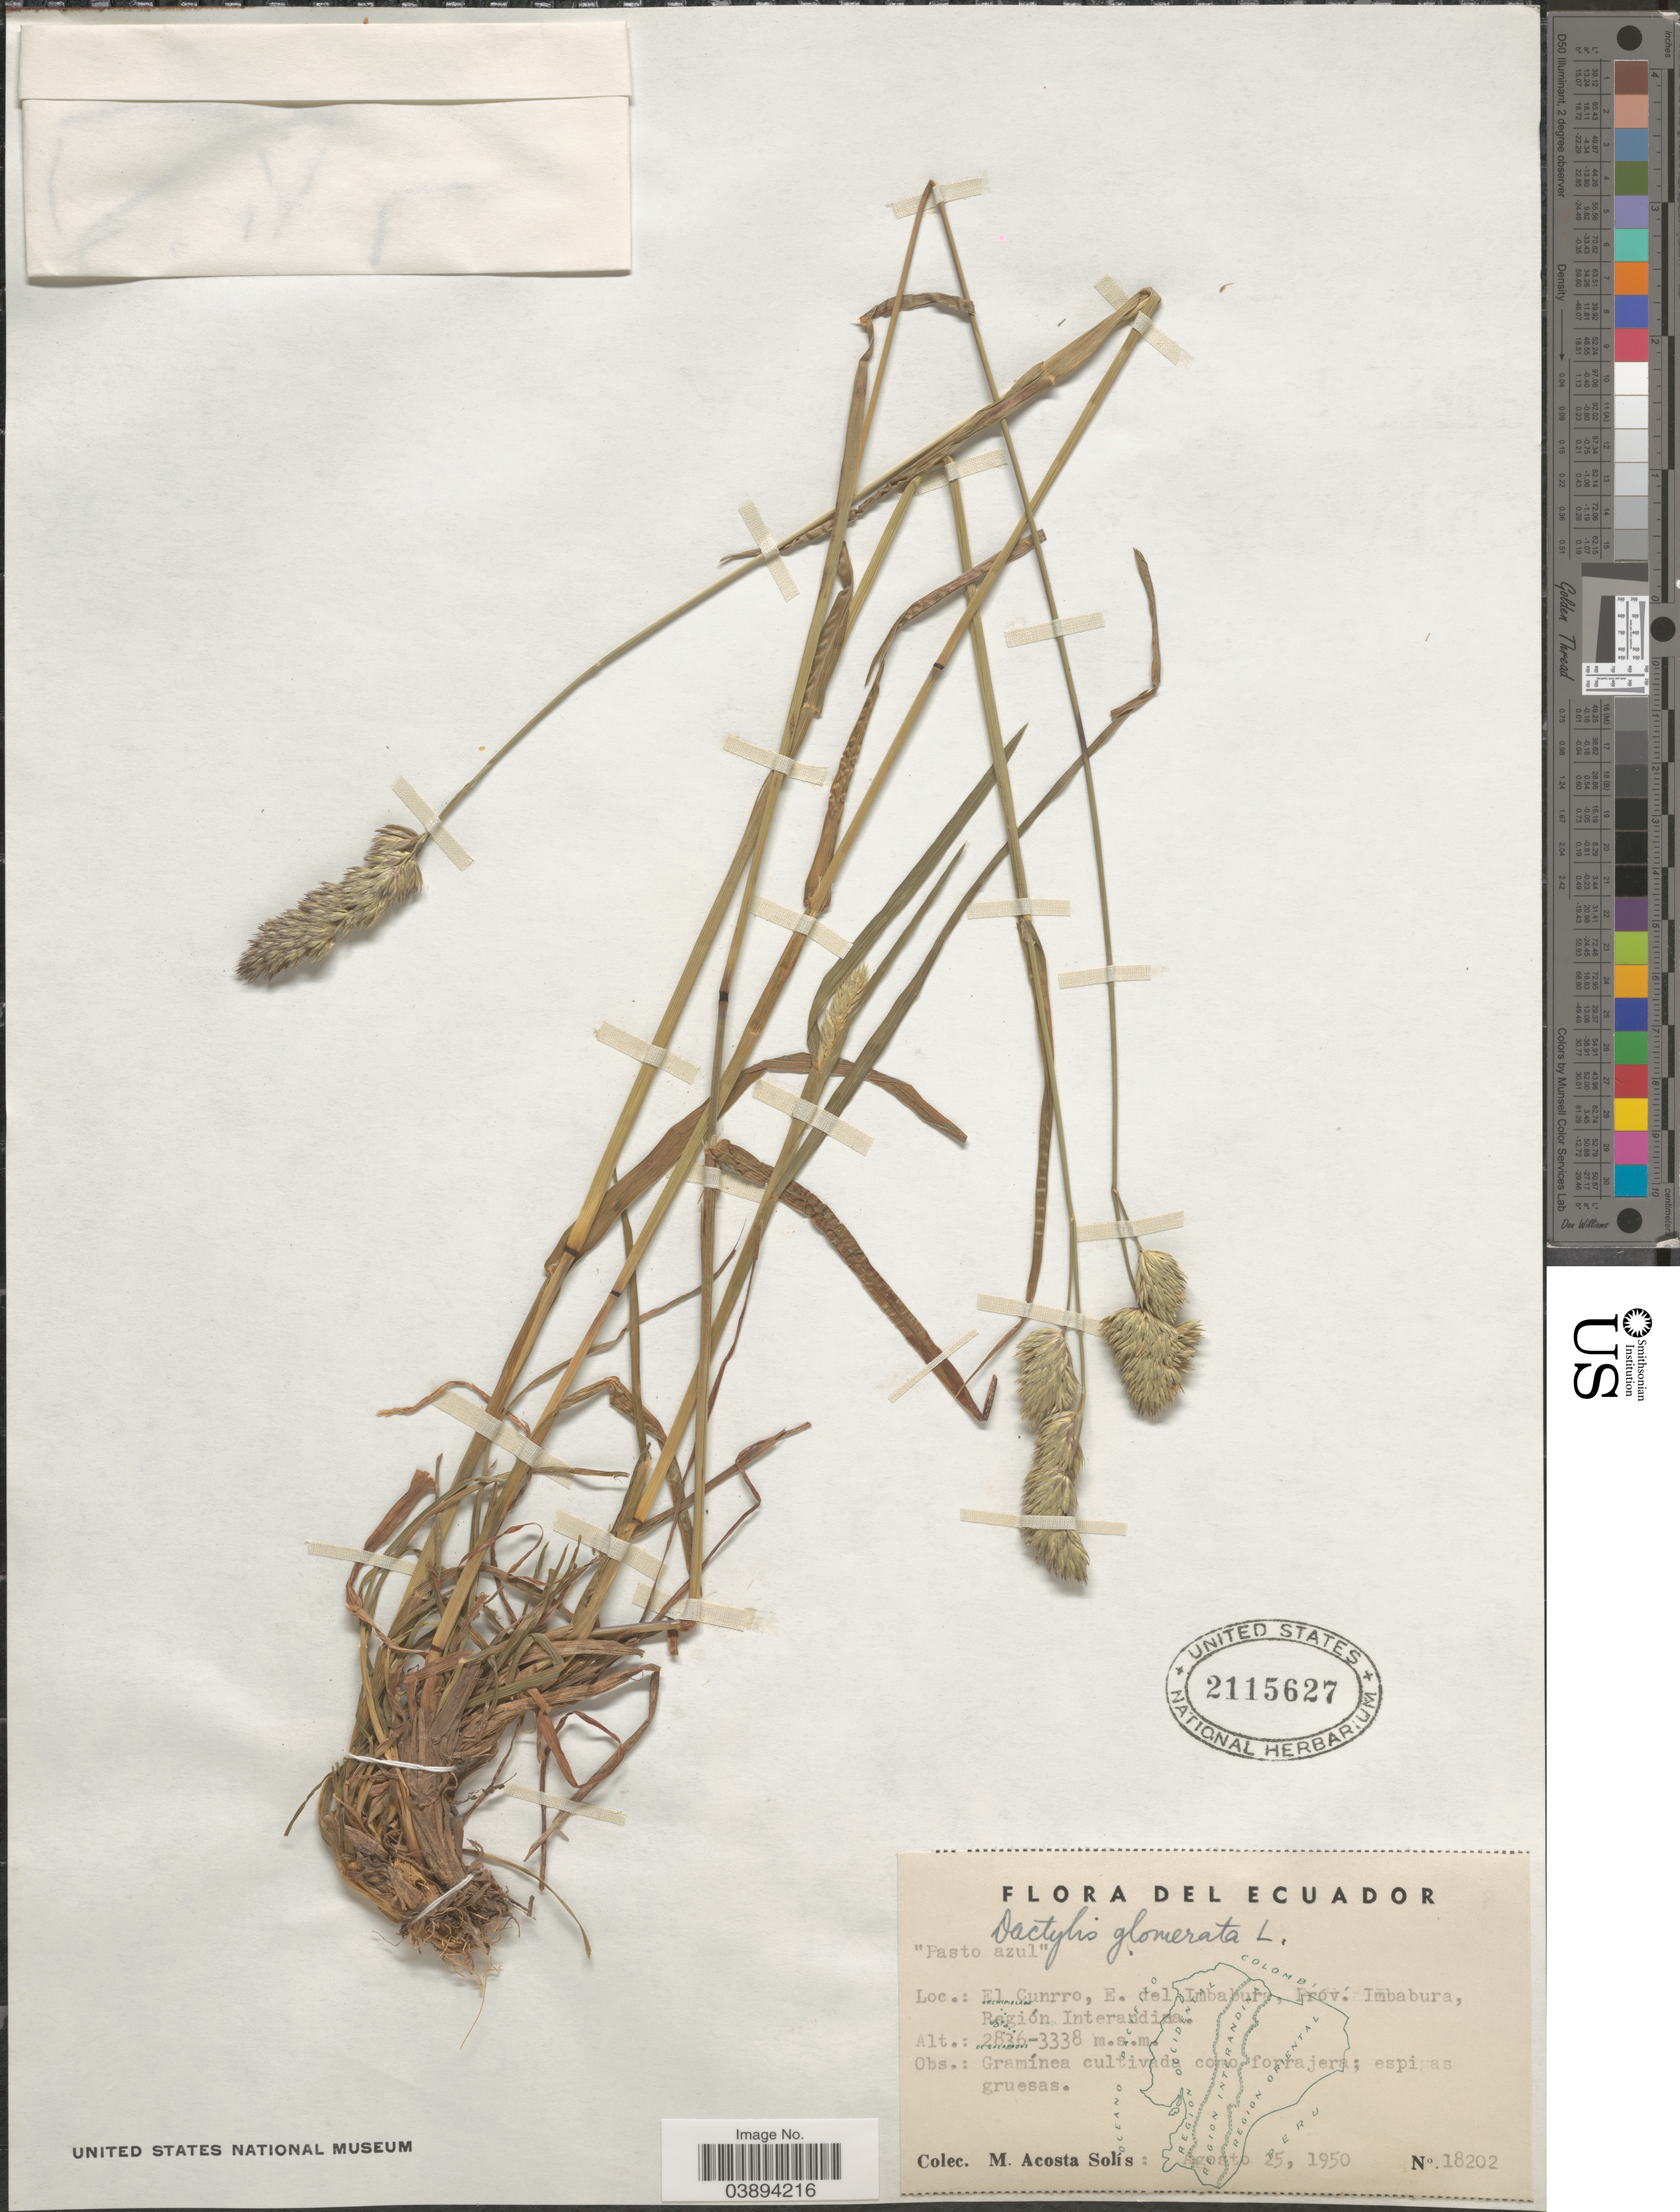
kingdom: Plantae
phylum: Tracheophyta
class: Liliopsida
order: Poales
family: Poaceae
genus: Dactylis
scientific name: Dactylis glomerata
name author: L.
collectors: M. Acosta Solis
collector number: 18202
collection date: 1950-08-25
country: Ecuador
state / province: Imbabura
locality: El Cunrro, E. del Imbabura, Región Interandina.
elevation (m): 2836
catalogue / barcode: US 2115627